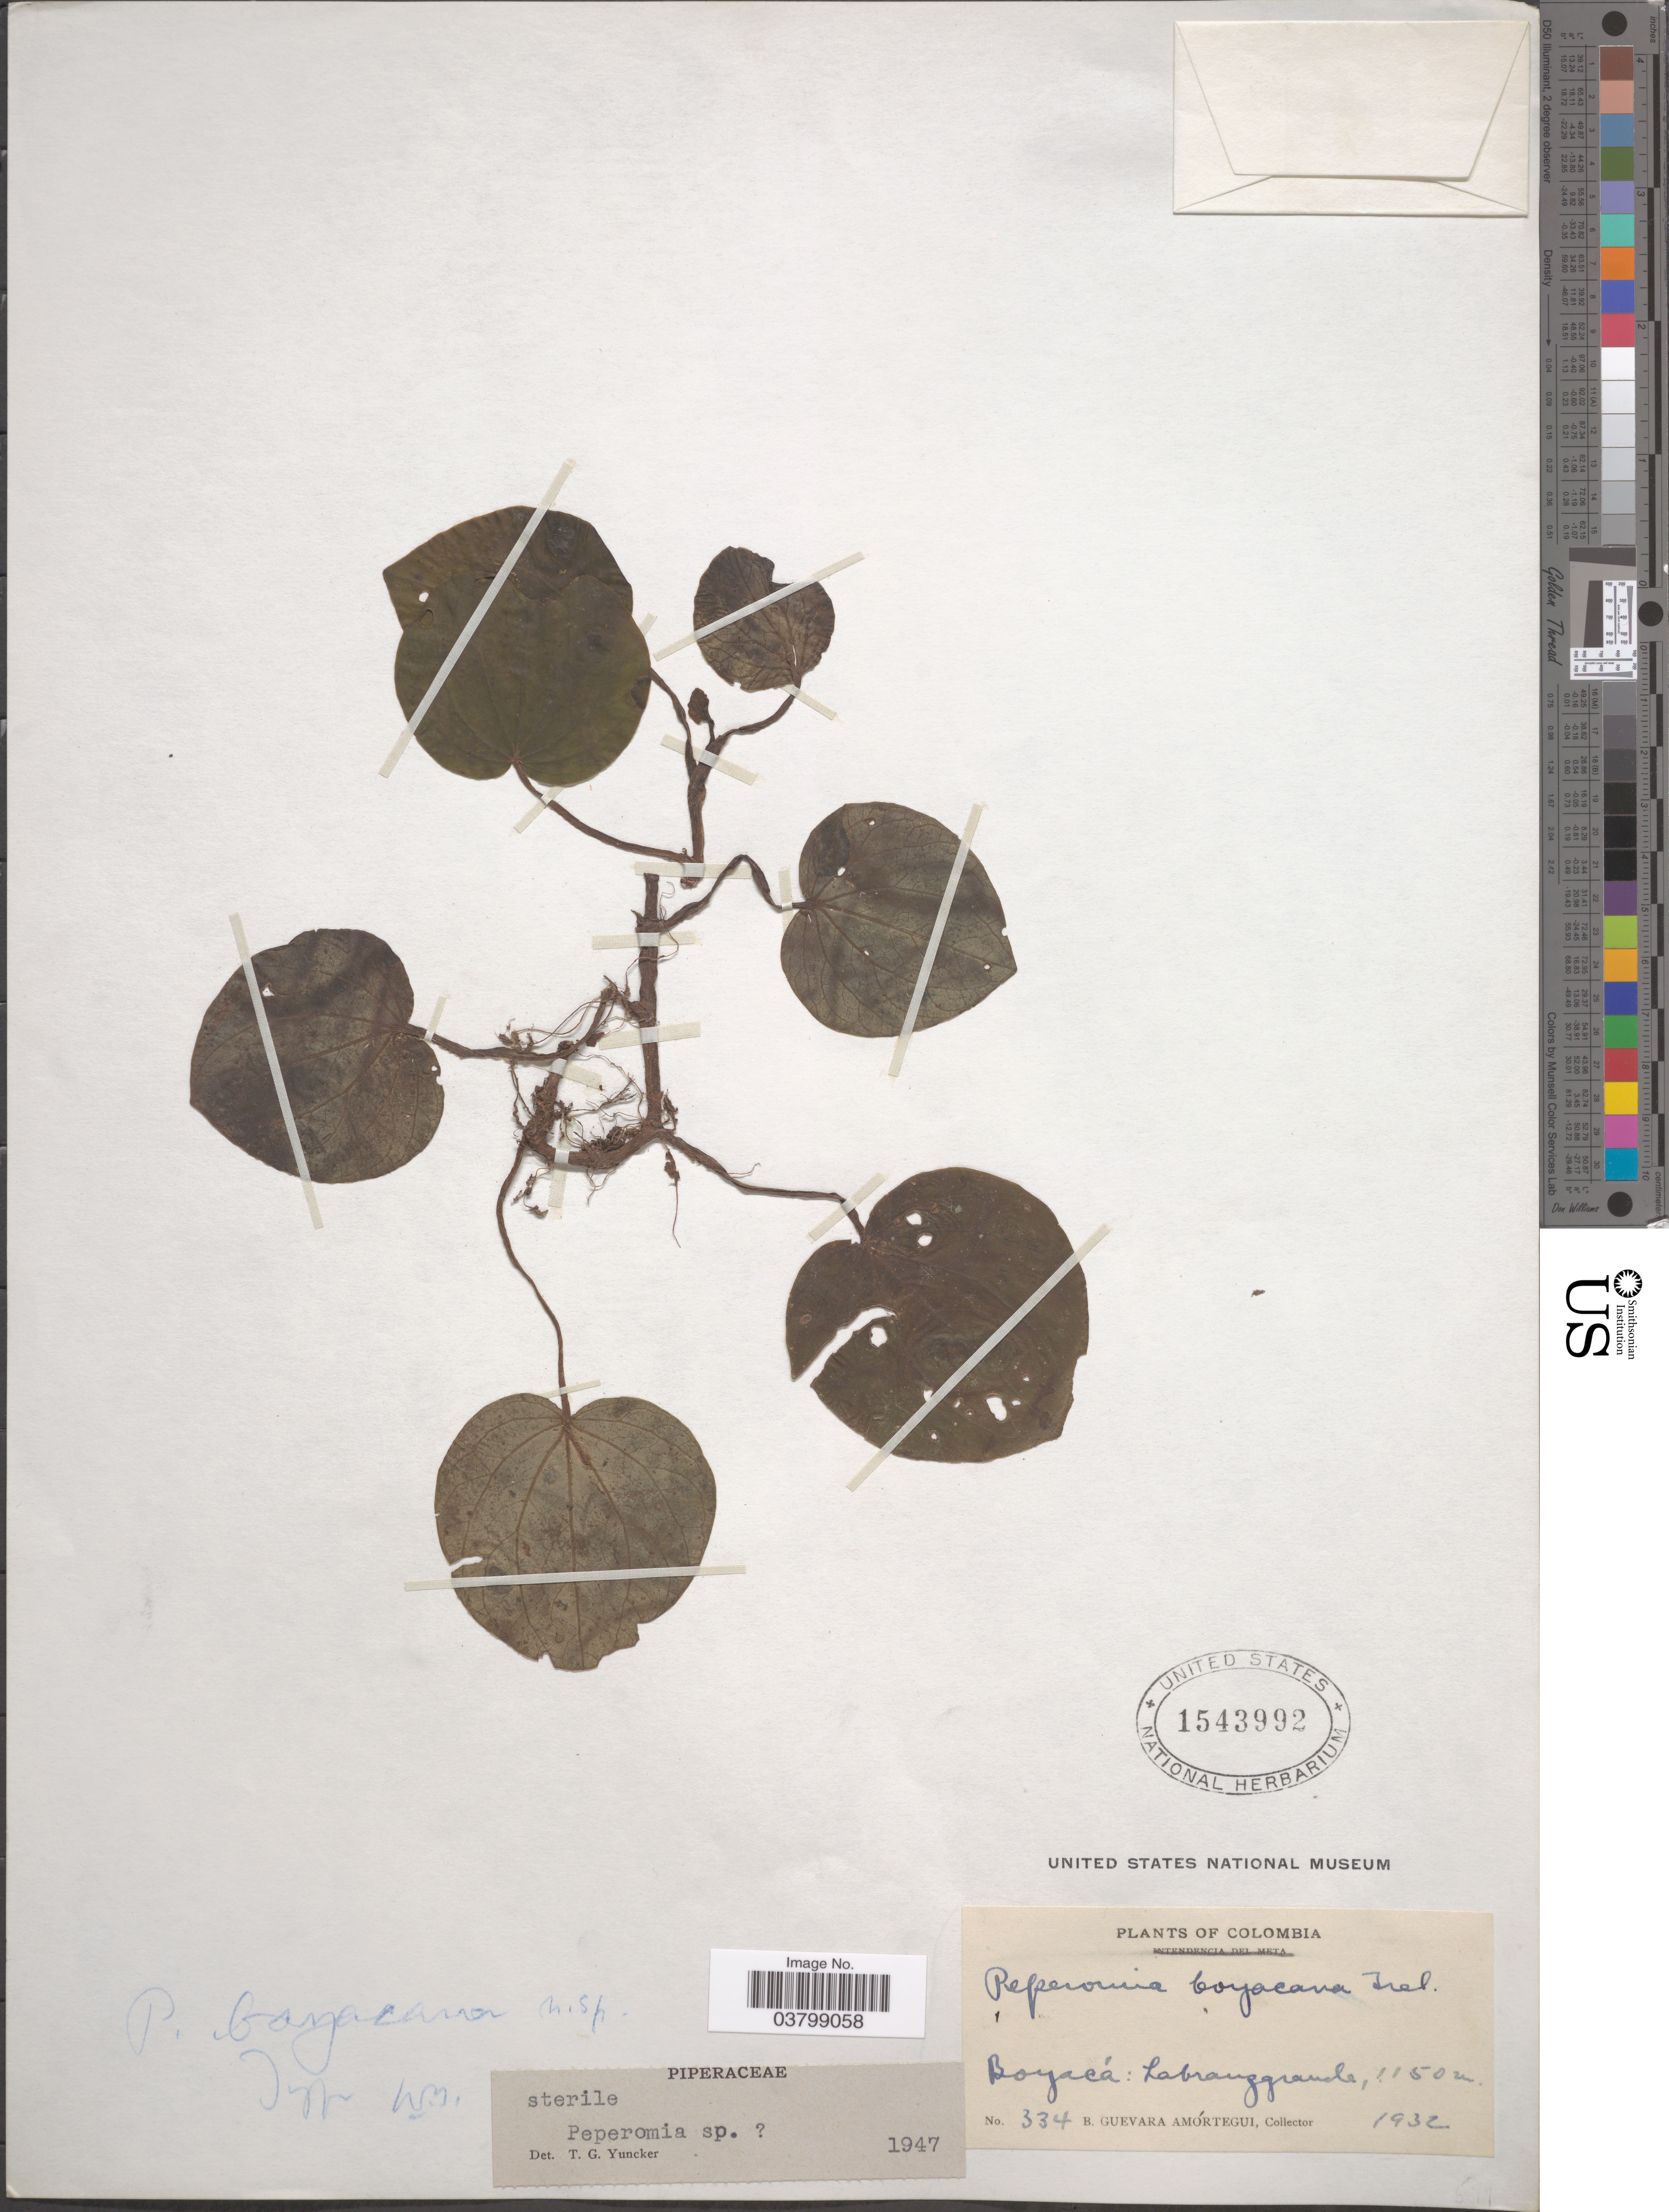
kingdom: Plantae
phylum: Tracheophyta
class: Magnoliopsida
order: Piperales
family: Piperaceae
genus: Peperomia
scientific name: Peperomia discilimba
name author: Trel. & Yunck.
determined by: Jiménez, José Estaban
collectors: B. Guevara Amortegui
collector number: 334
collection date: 1932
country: Colombia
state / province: Boyacá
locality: Labranzgrande.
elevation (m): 1150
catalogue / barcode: US 1543992